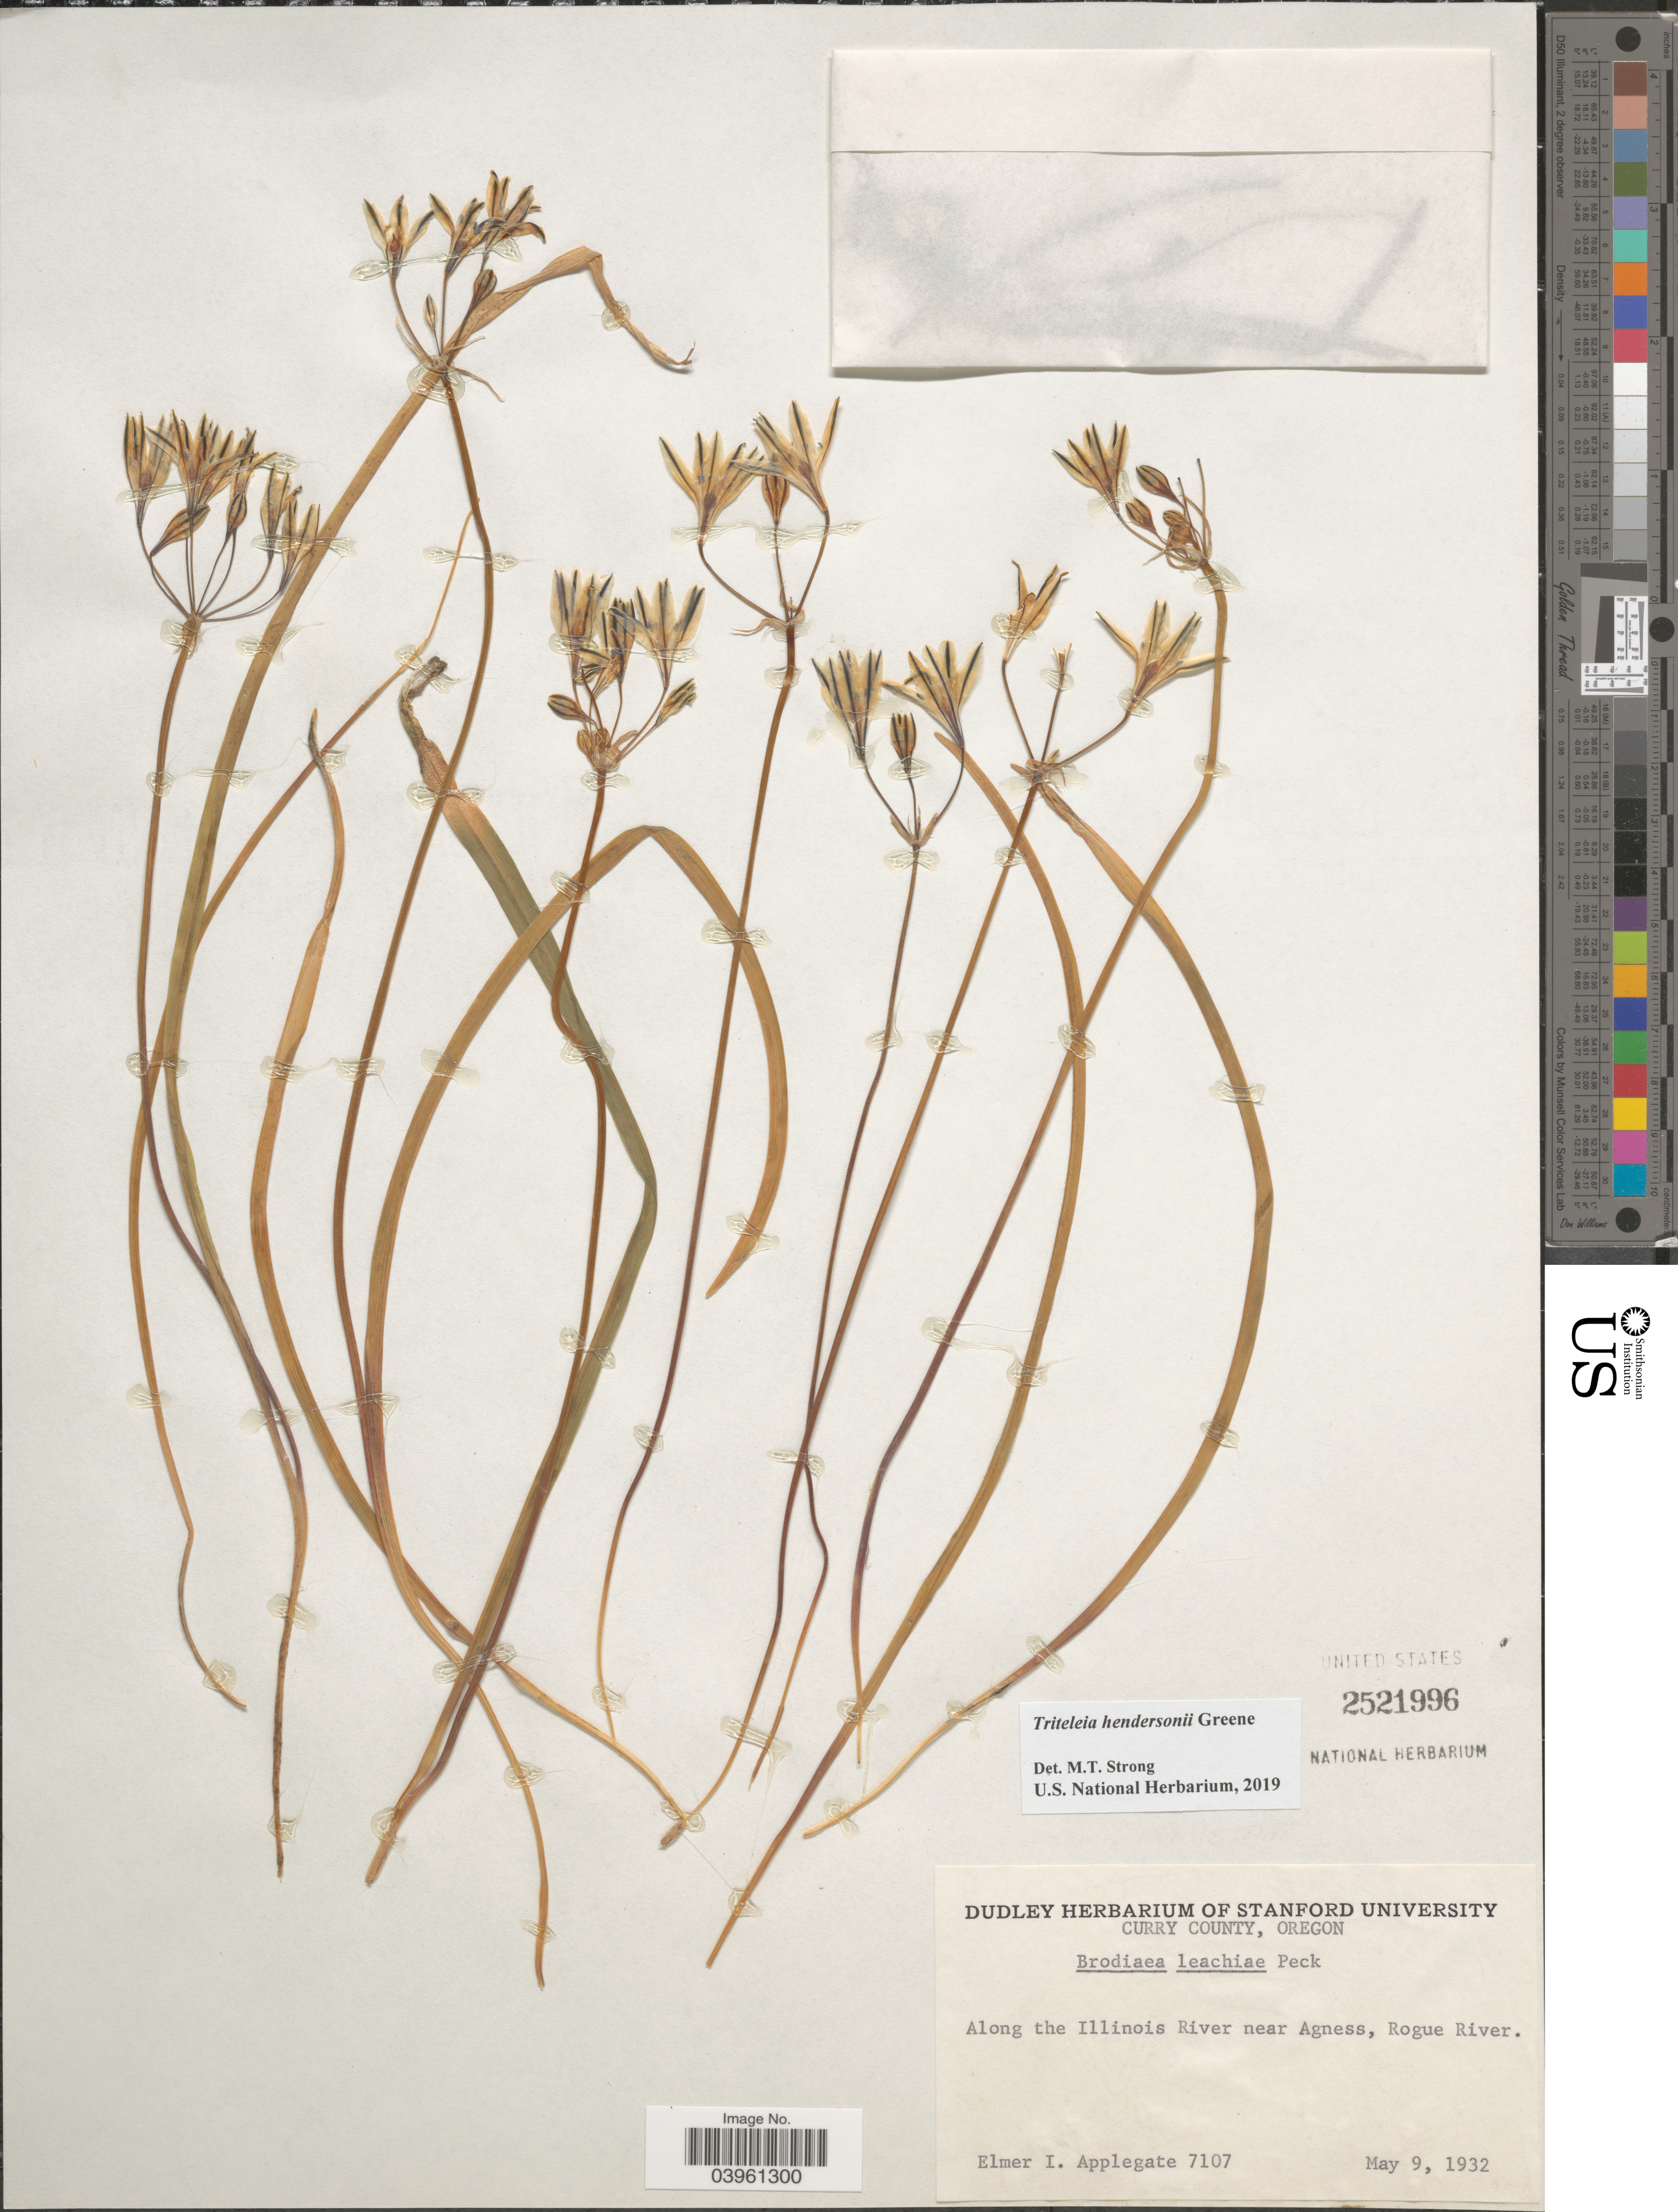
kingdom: Plantae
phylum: Tracheophyta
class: Liliopsida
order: Asparagales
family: Asparagaceae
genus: Triteleia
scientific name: Triteleia hendersonii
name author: Greene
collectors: E. I. Applegate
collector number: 7107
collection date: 1932-05-09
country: United States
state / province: Oregon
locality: Curry County. Along the Illinois River near Agness, Rogue River.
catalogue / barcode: US 2521996